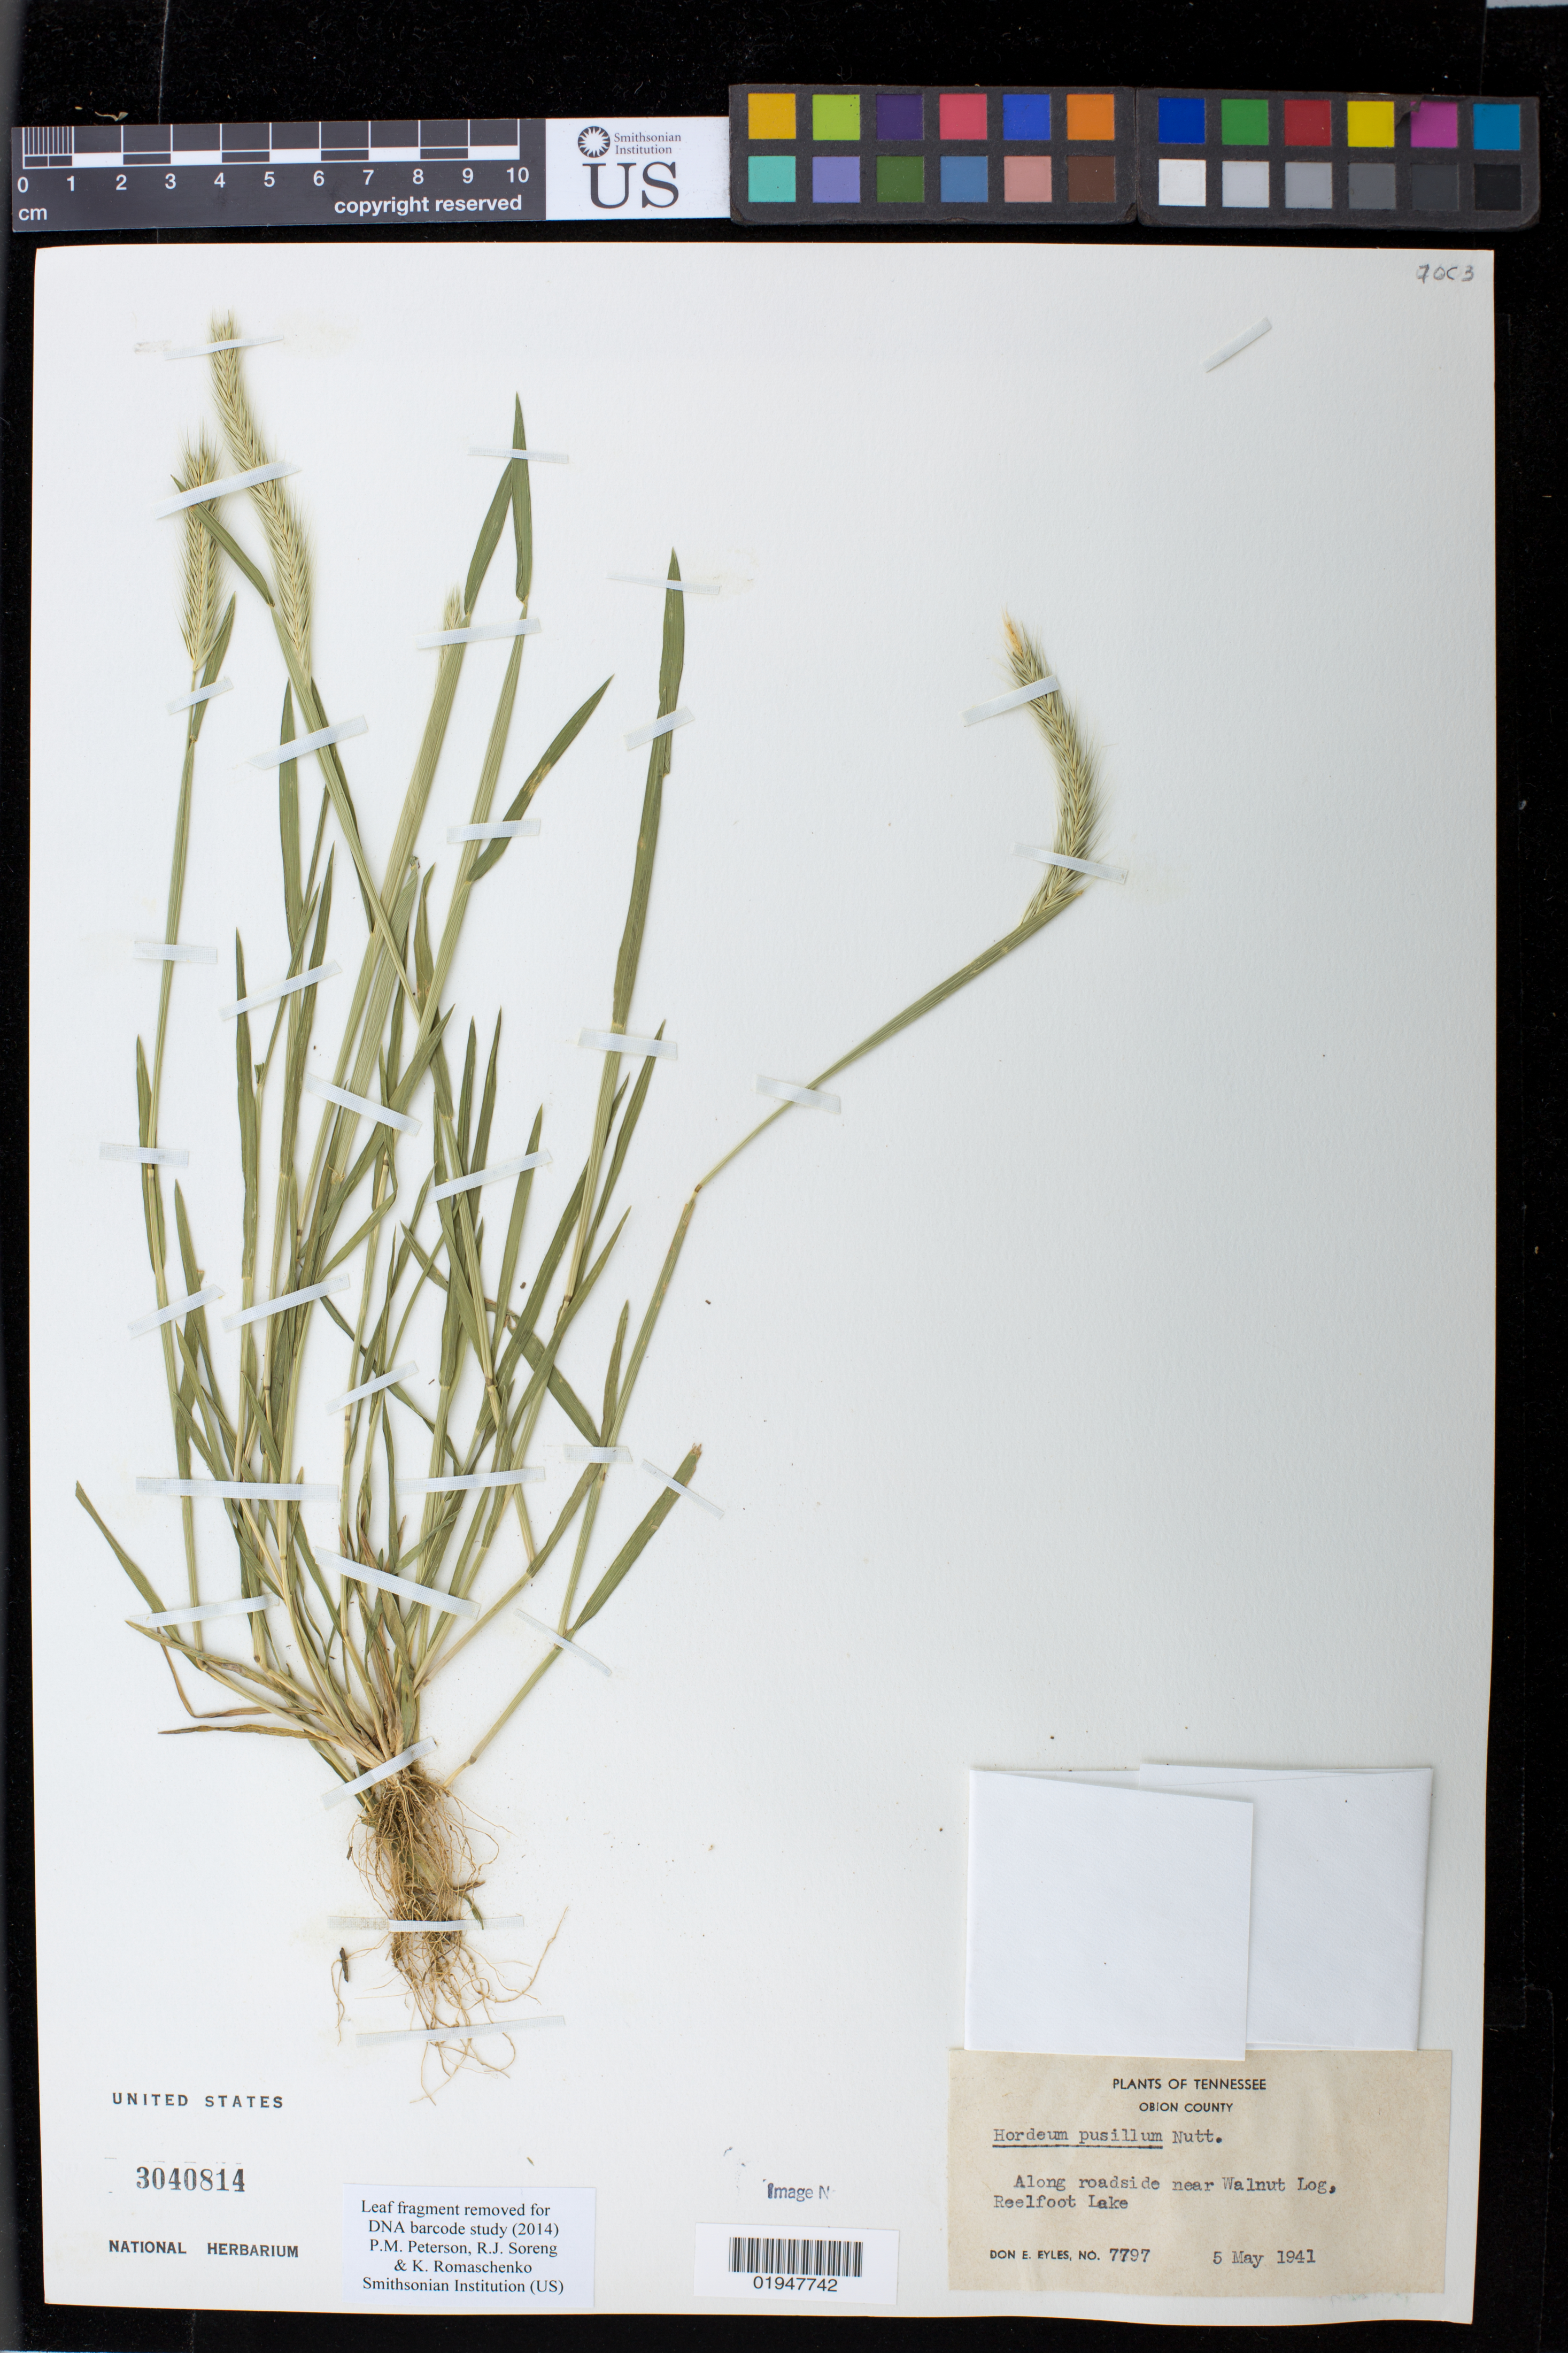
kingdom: Plantae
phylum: Tracheophyta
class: Liliopsida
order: Poales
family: Poaceae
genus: Hordeum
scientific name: Hordeum pusillum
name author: Nutt.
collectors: D. Eyles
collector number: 7797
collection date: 1941-05-05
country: United States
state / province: Tennessee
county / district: Obion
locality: near Walnut Log, Reelfoot Lake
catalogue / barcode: US 3040814